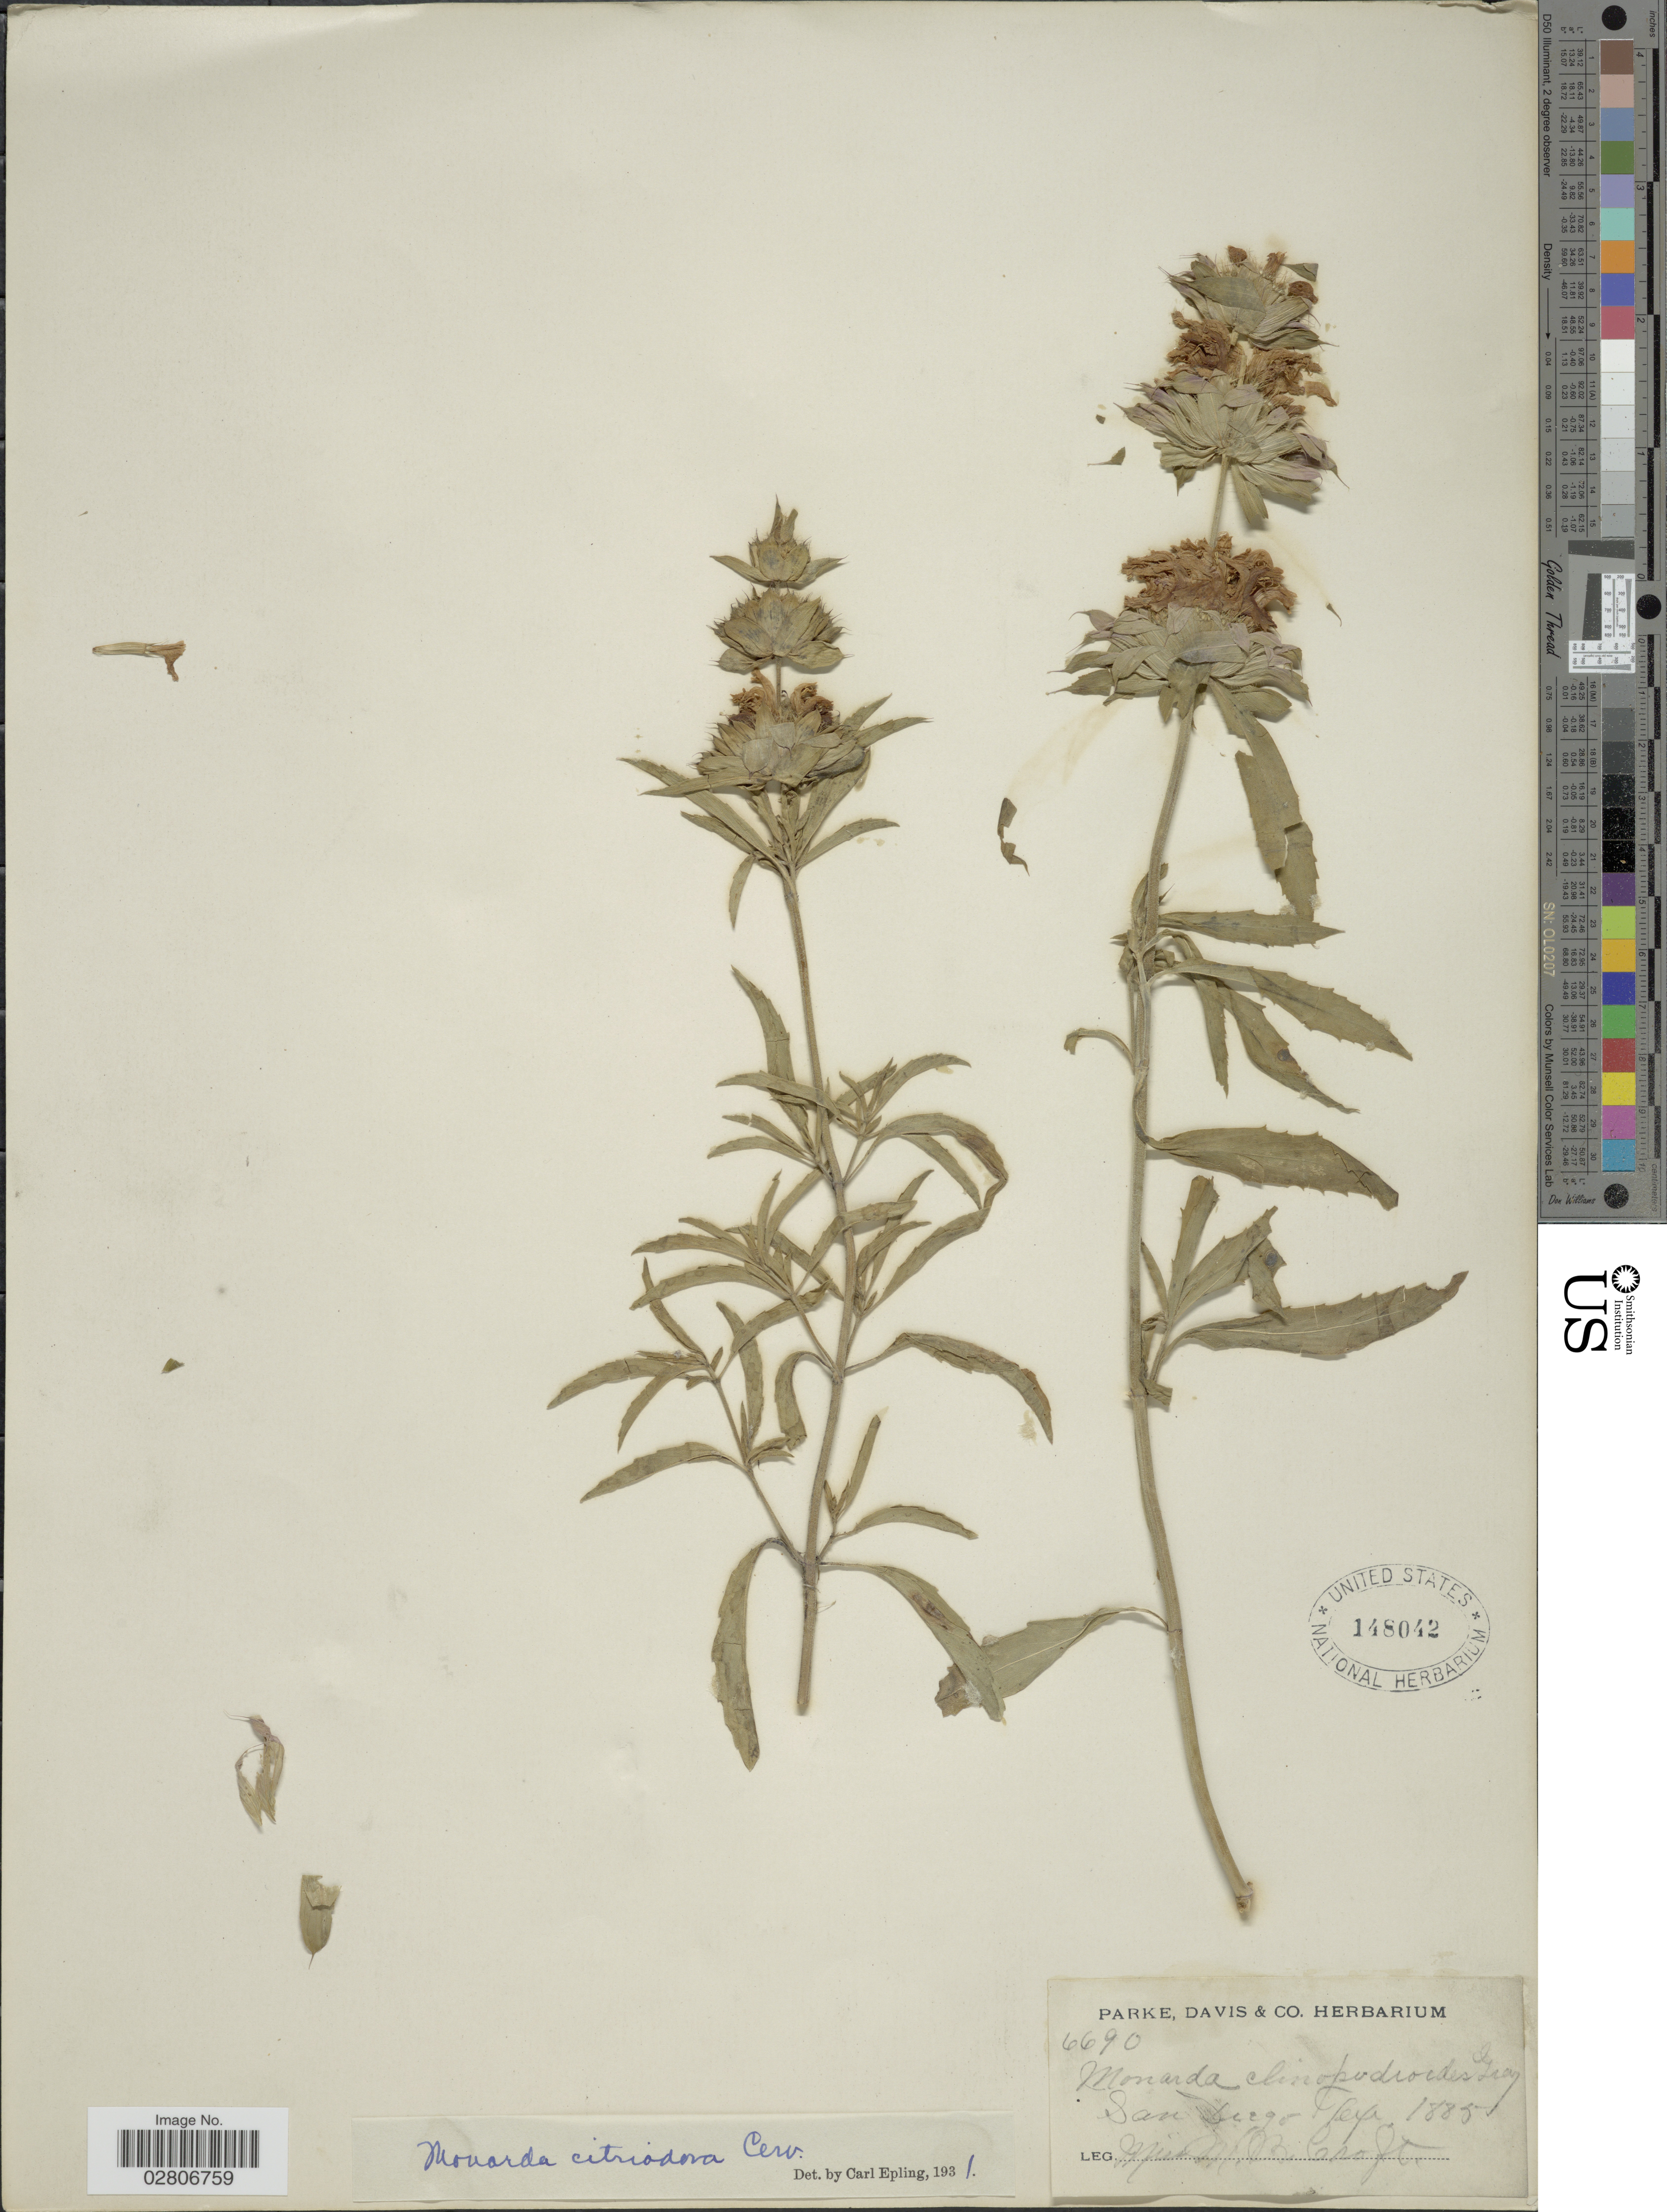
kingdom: Plantae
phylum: Tracheophyta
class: Magnoliopsida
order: Lamiales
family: Lamiaceae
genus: Monarda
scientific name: Monarda citriodora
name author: Cerv. ex Lag.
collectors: M. Croft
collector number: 6690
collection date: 1885-09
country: United States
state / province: Texas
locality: San Diego, Tex.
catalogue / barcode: US 148042